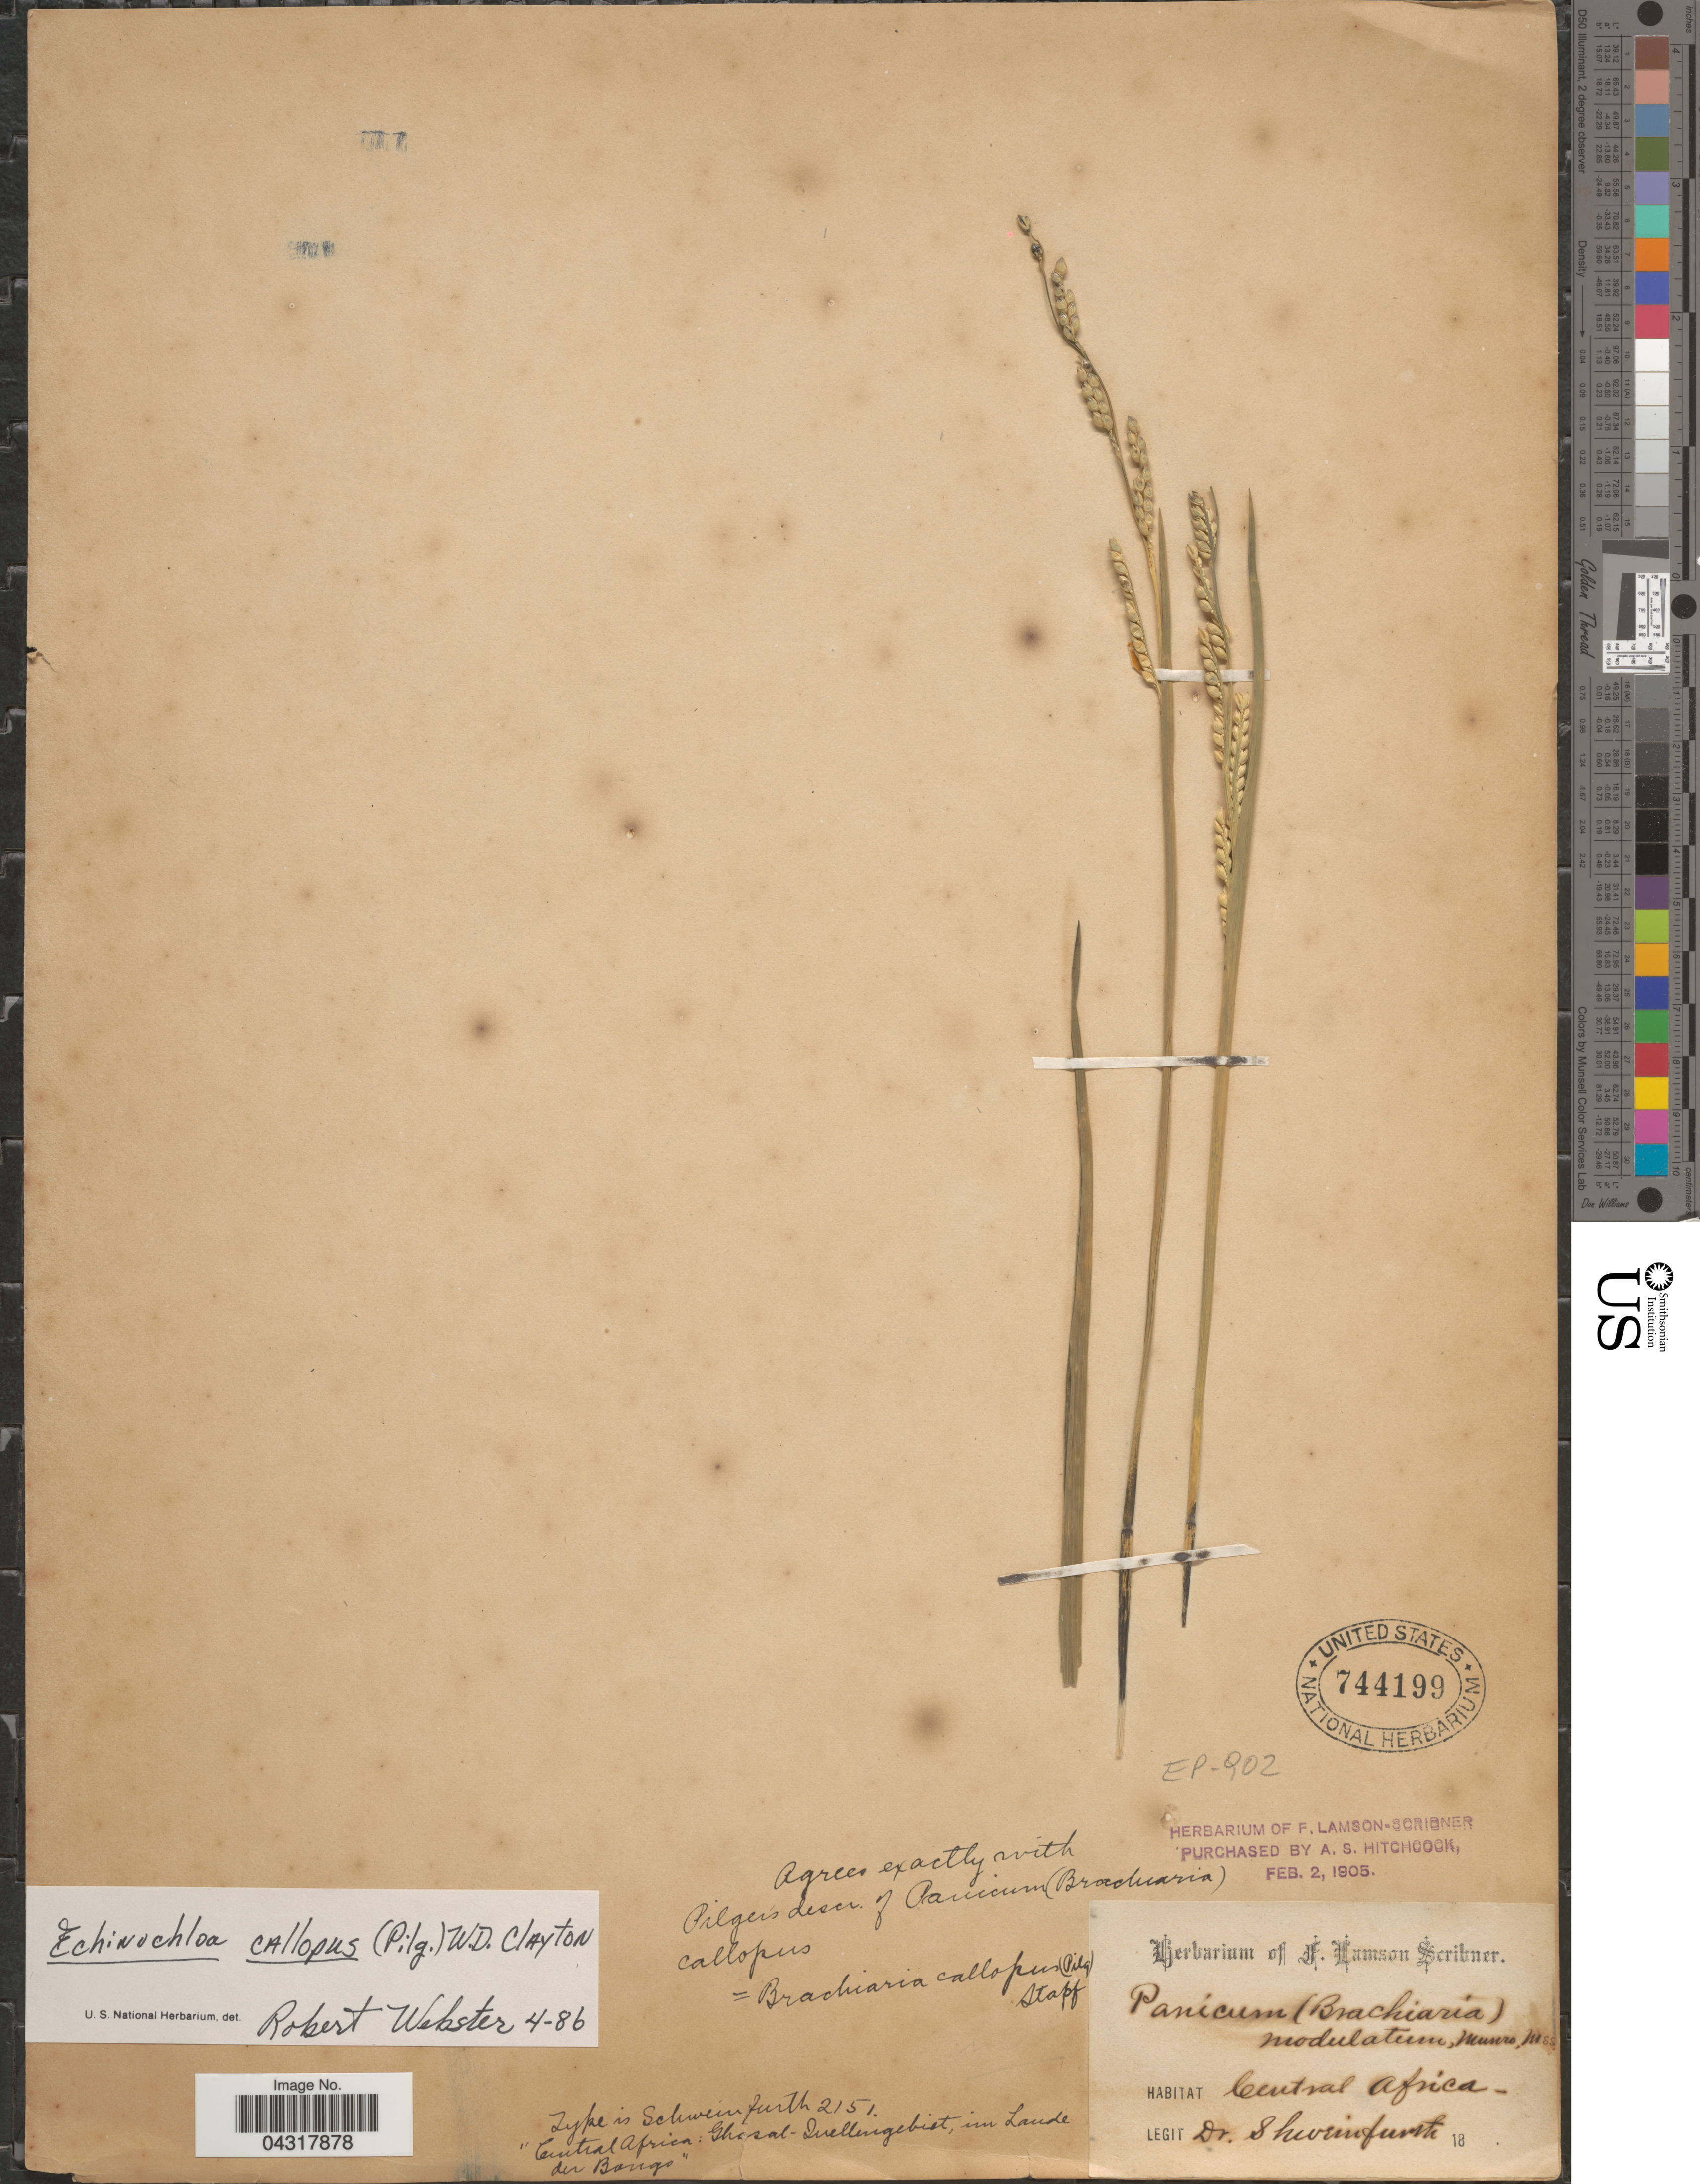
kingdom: Plantae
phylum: Tracheophyta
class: Liliopsida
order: Poales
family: Poaceae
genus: Echinochloa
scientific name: Echinochloa callopus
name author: (Pilg.) Clayton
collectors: Schweinfurth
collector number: EP-Q02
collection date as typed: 18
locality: Central Africa.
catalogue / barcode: US 744199